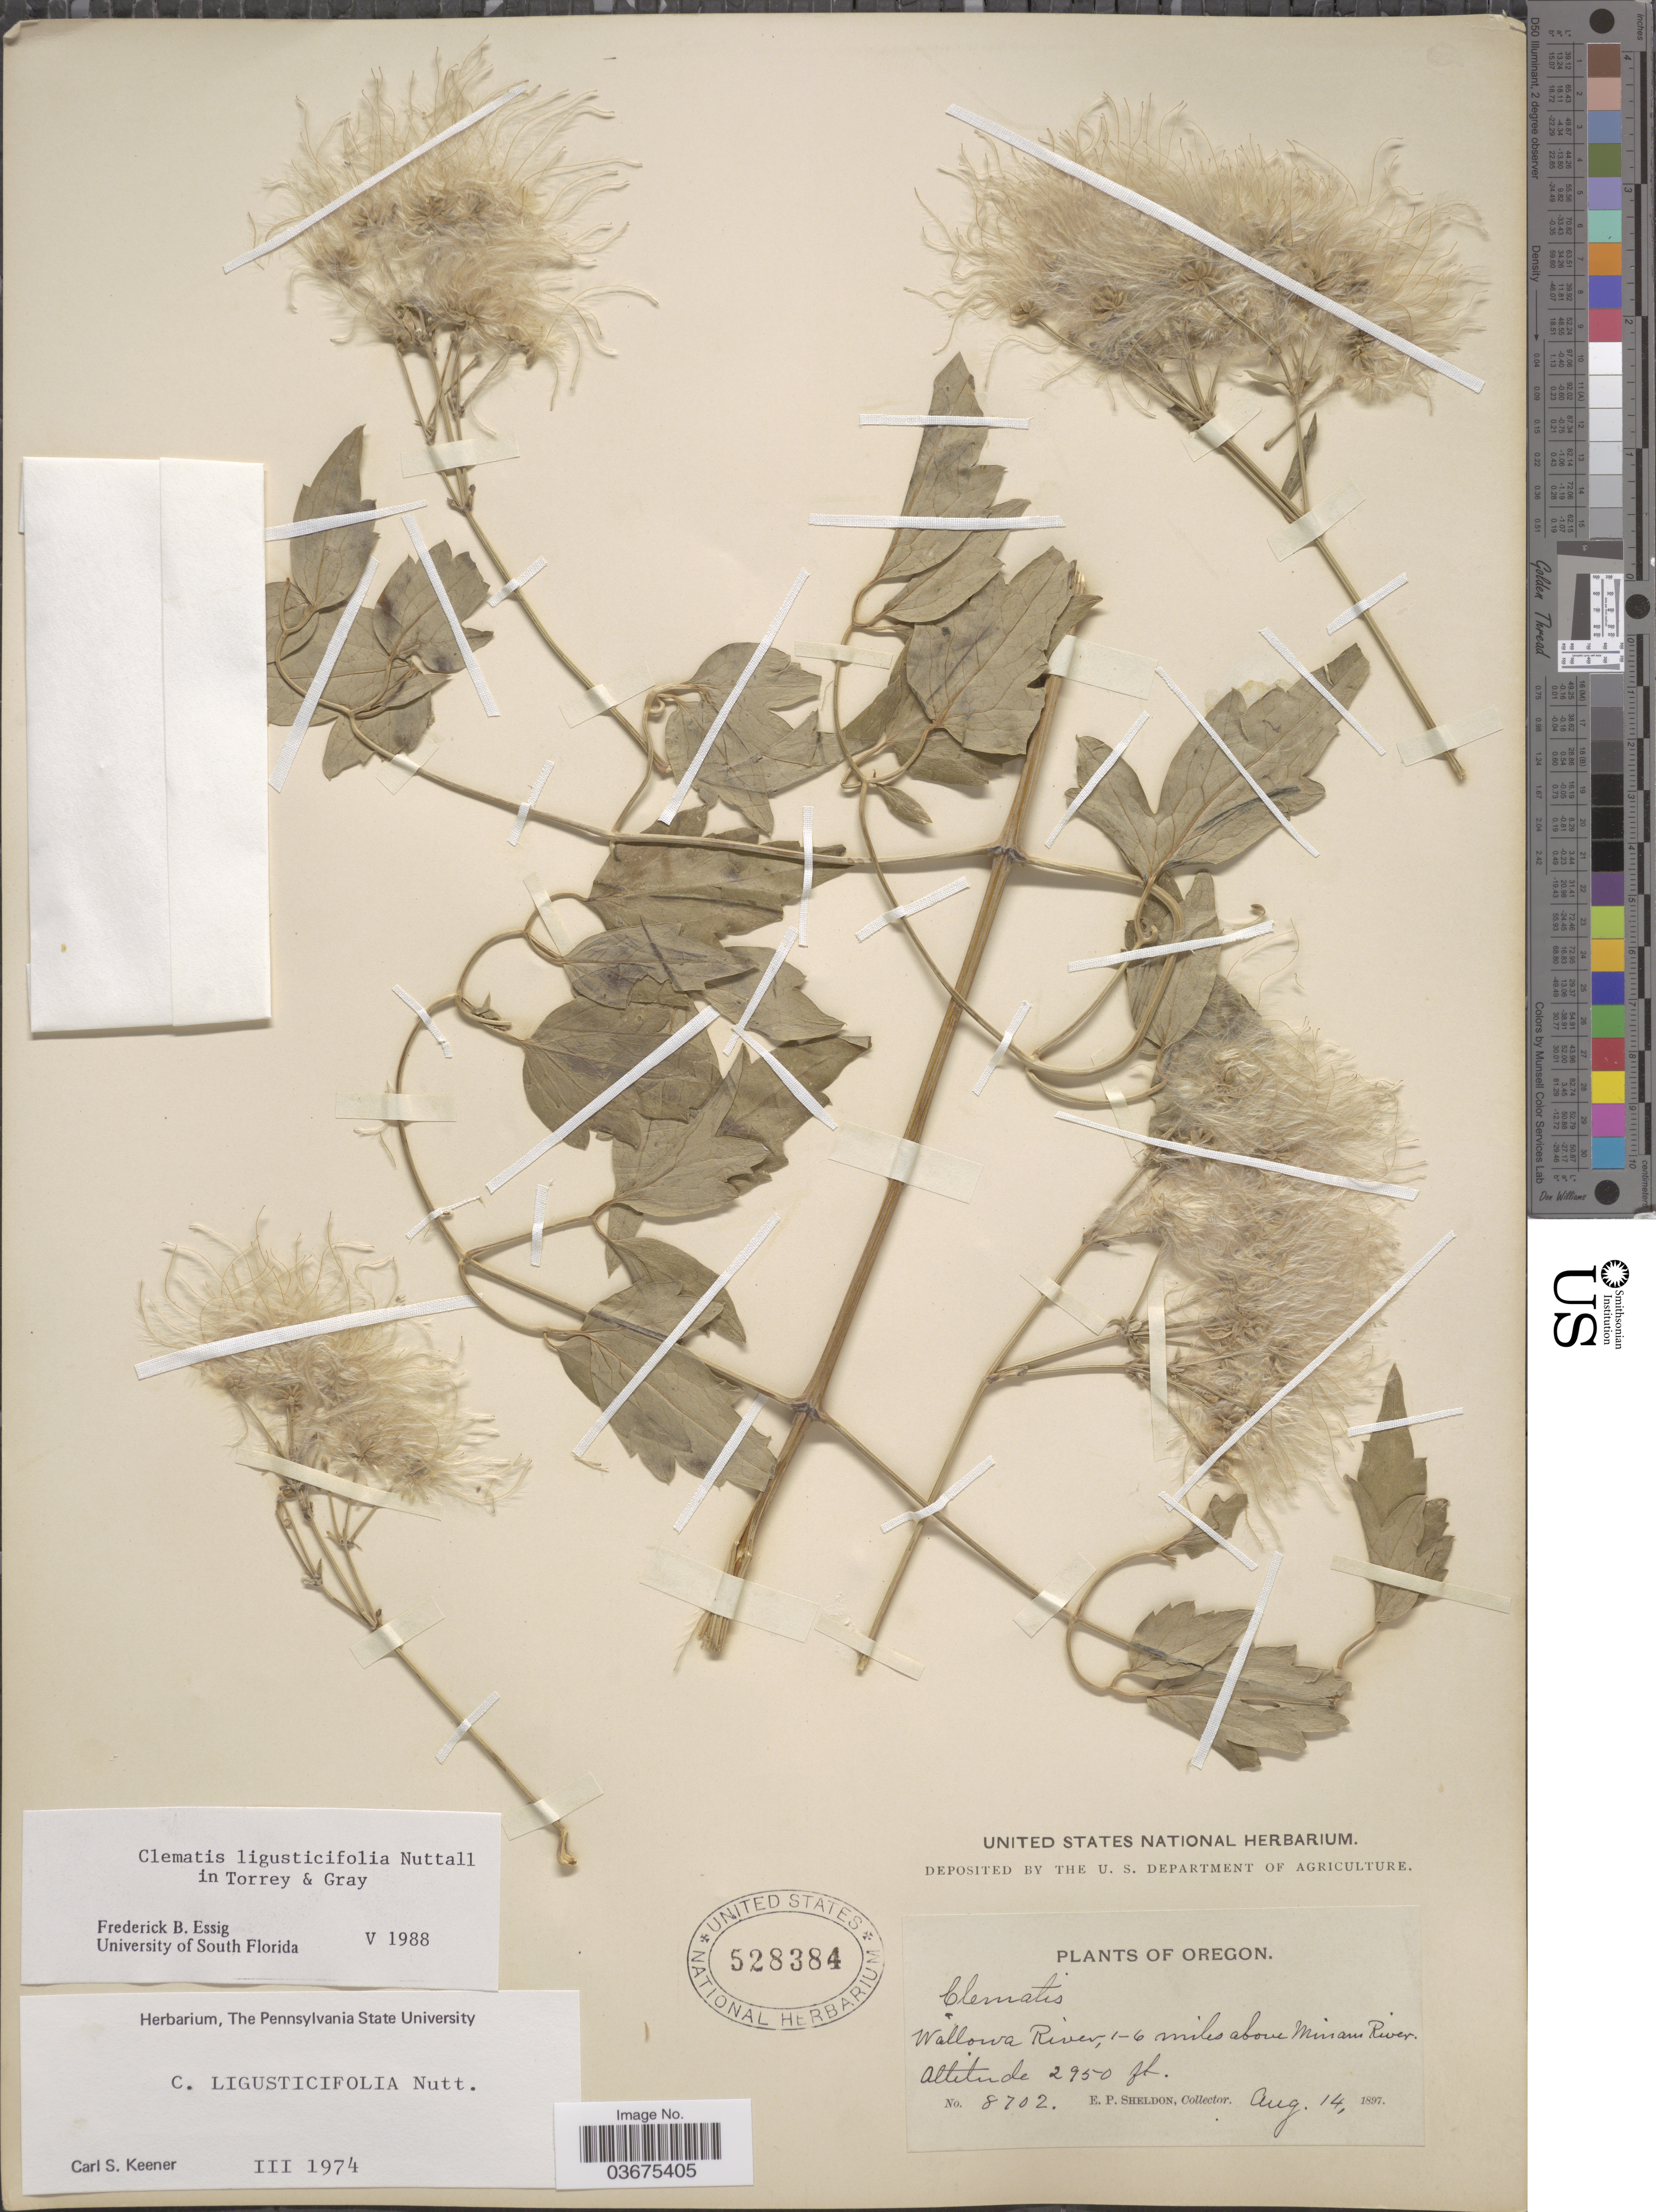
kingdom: Plantae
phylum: Tracheophyta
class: Magnoliopsida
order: Ranunculales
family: Ranunculaceae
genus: Clematis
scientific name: Clematis ligusticifolia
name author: Nutt.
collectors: E. P. Sheldon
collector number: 8702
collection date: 1897-08-14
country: United States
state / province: Oregon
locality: Wallowa River, 1-6 miles above Minam River.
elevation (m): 899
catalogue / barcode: US 528384